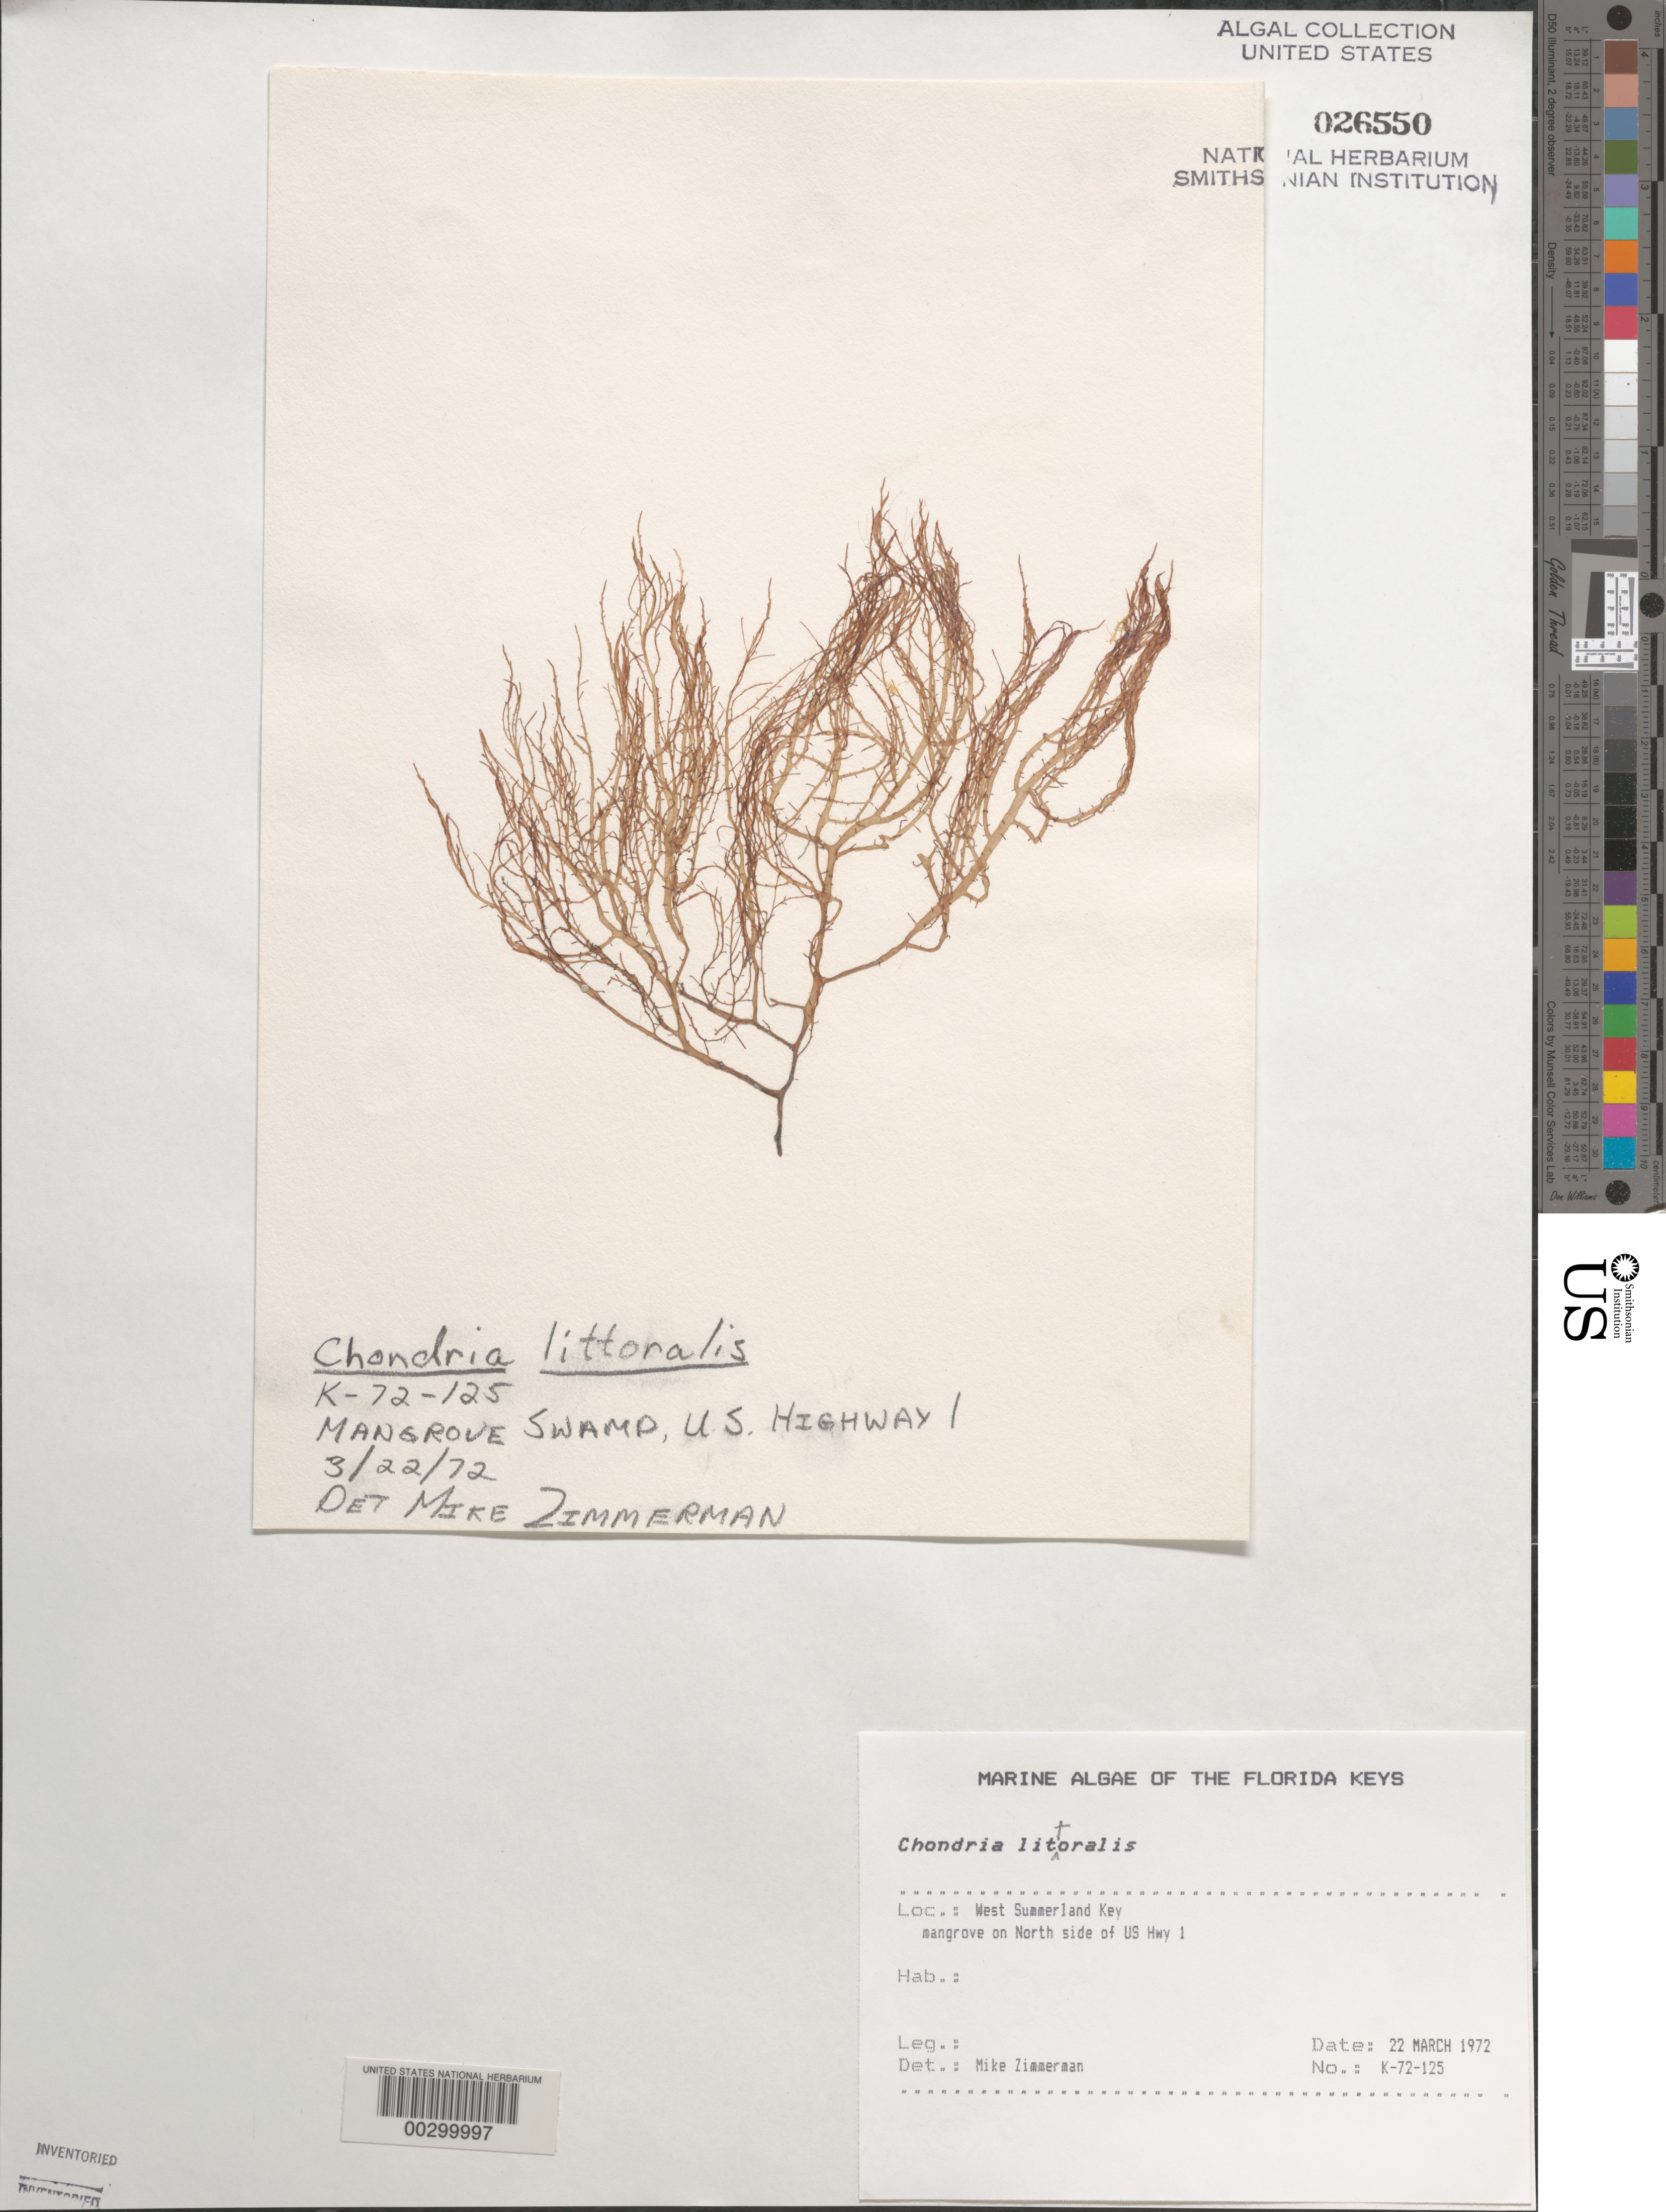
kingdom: Plantae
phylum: Rhodophyta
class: Florideophyceae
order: Ceramiales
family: Rhodomelaceae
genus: Chondria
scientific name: Chondria littoralis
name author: Harv.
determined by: Zimmerman, M.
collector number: K-72-125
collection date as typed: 22 Mar 1972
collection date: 1972-03-22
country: United States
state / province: Florida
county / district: Monroe County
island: West Summerland Key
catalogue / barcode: US 26550